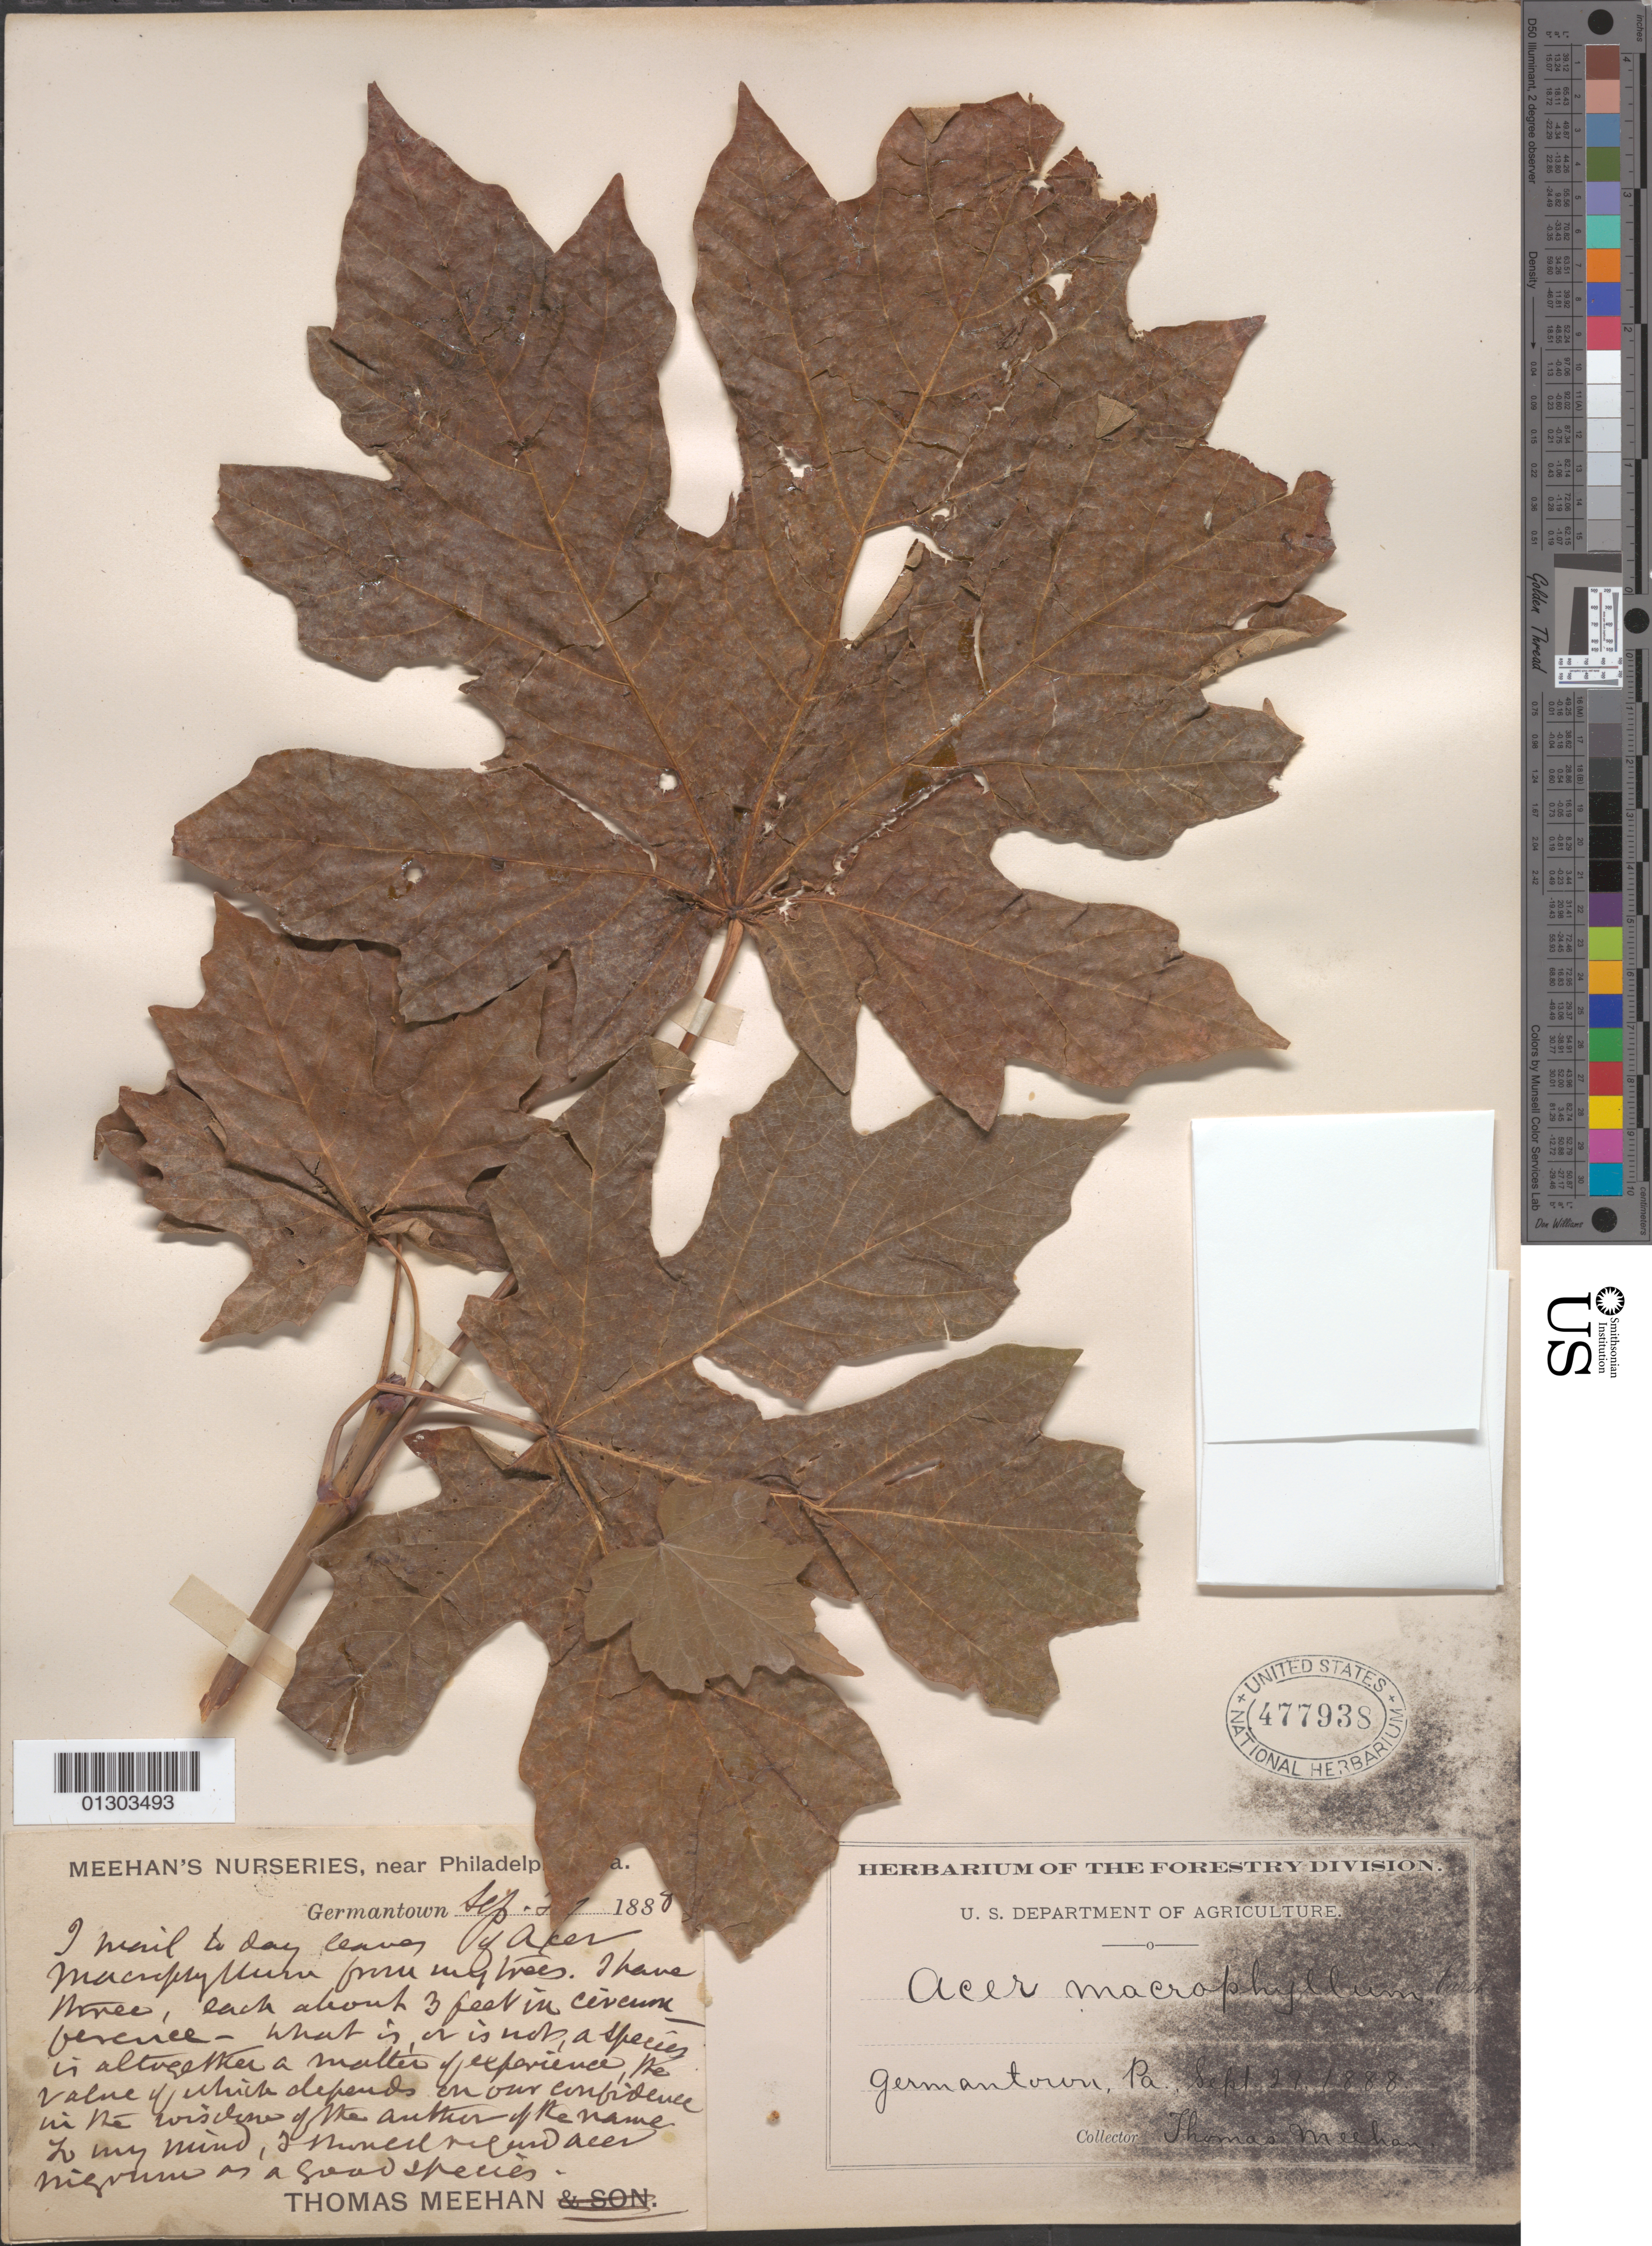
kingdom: Plantae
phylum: Tracheophyta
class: Magnoliopsida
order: Sapindales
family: Sapindaceae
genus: Acer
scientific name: Acer macrophyllum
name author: Pursh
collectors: T. Meehan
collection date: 1888-09-29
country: United States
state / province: Pennsylvania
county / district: Philadelphia County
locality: Germantown, Mehann's Nurseries near Philadelphia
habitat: Nursery.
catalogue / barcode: US 477938